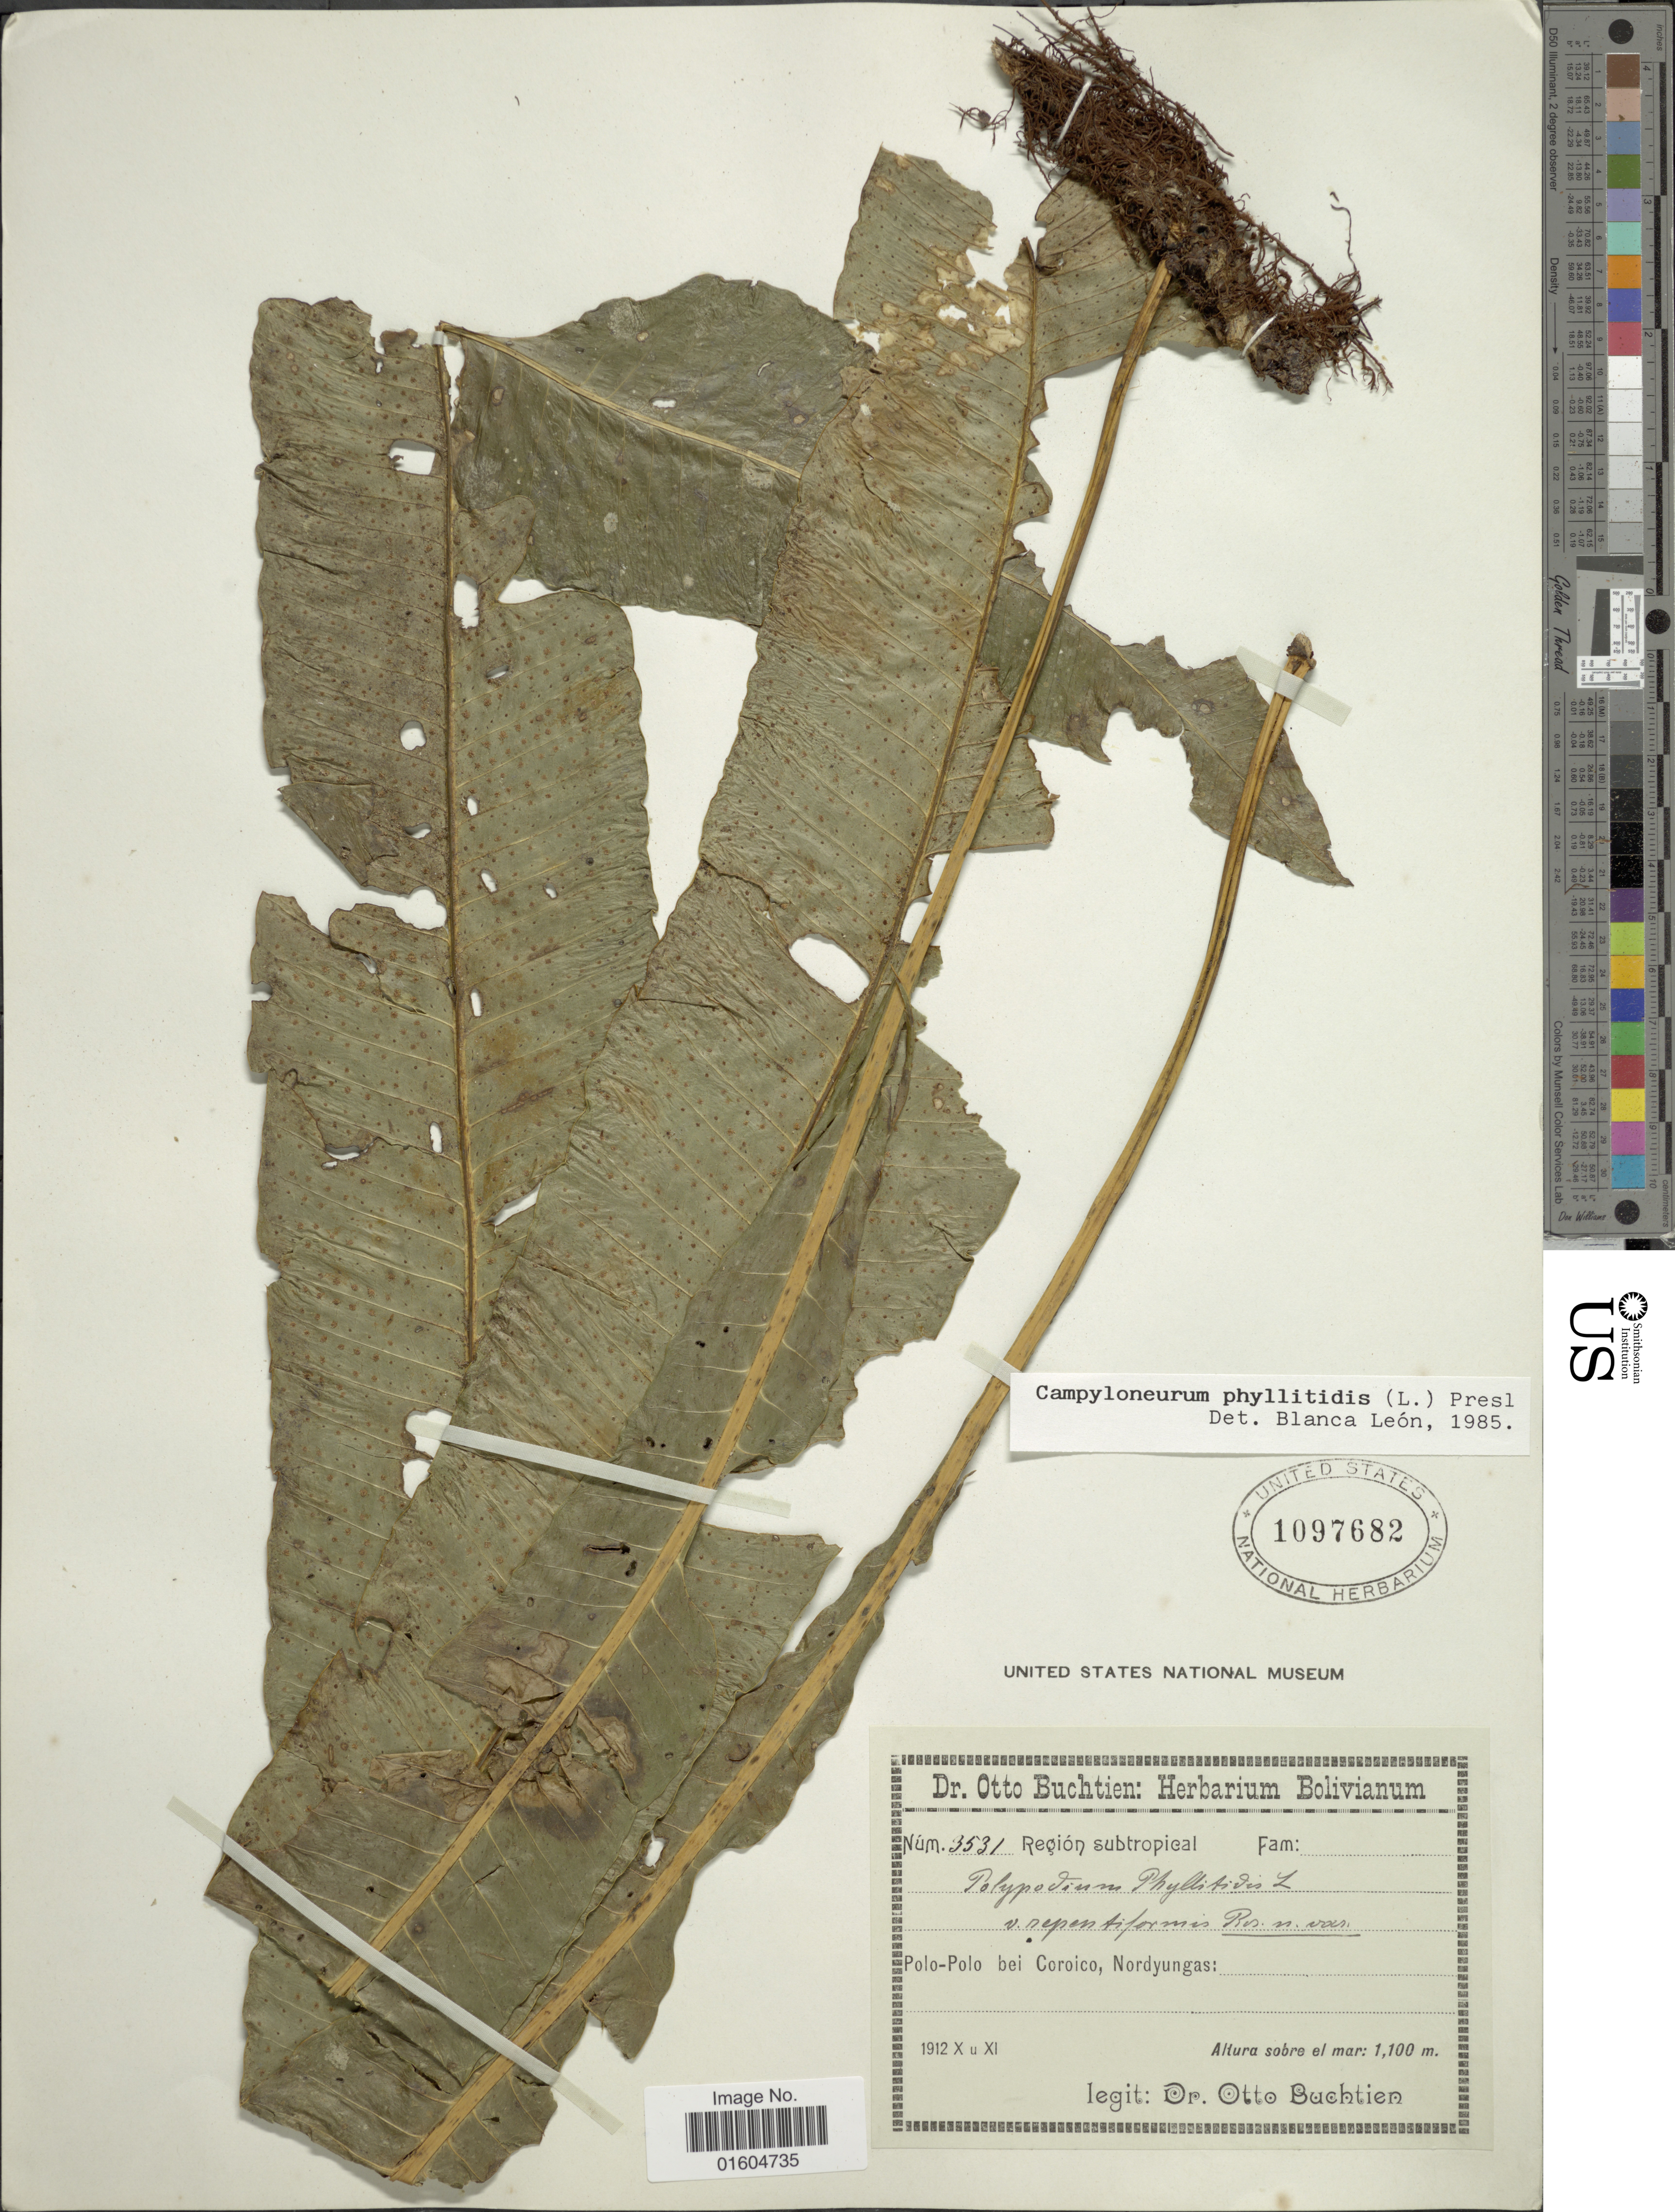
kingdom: Plantae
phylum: Tracheophyta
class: Polypodiopsida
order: Polypodiales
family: Polypodiaceae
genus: Campyloneurum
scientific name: Campyloneurum phyllitidis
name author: (L.) C. Presl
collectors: O. Buchtien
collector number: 3531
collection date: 1912-10/1912-11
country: Bolivia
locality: Bolivianum. Region subtropical. Polo-Polo bei Coroico, Nordyungas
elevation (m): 1100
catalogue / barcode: US 1097682